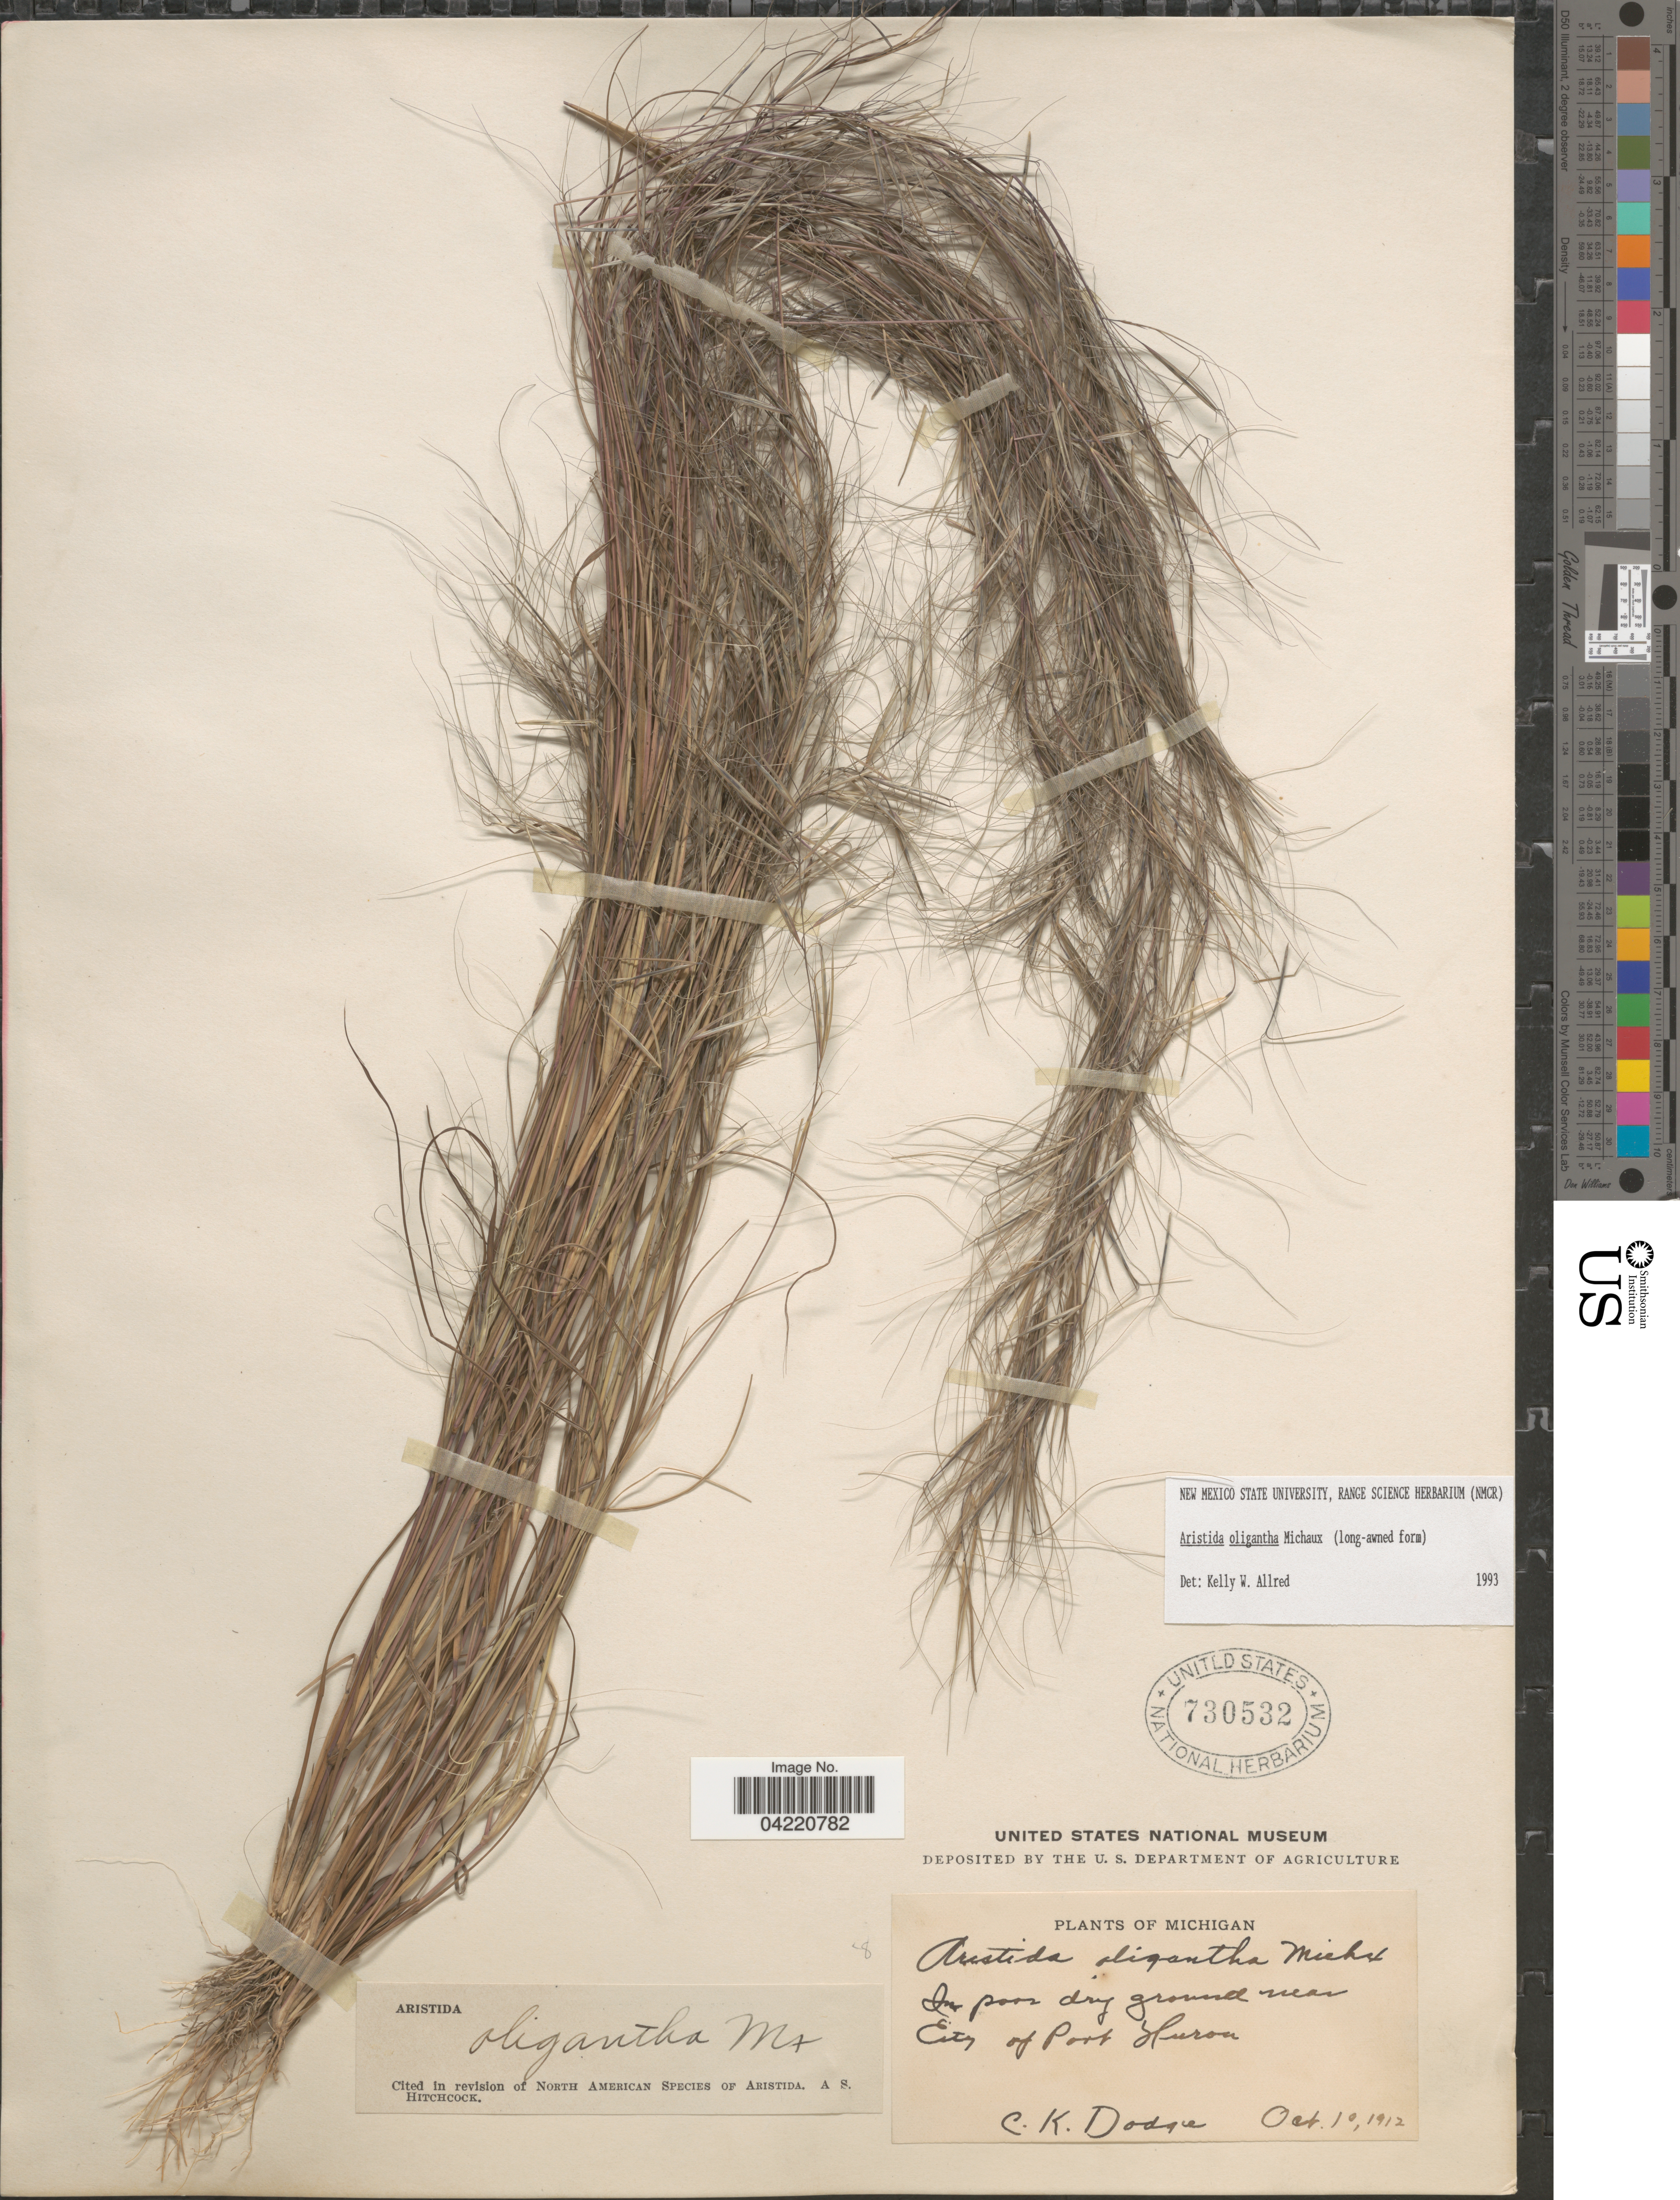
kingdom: Plantae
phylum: Tracheophyta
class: Liliopsida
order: Poales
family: Poaceae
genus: Aristida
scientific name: Aristida oligantha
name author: Michx.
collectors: C. Dodge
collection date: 1912-10-10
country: United States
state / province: Michigan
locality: In poor dry ground near City of Port Huron.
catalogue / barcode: US 730532